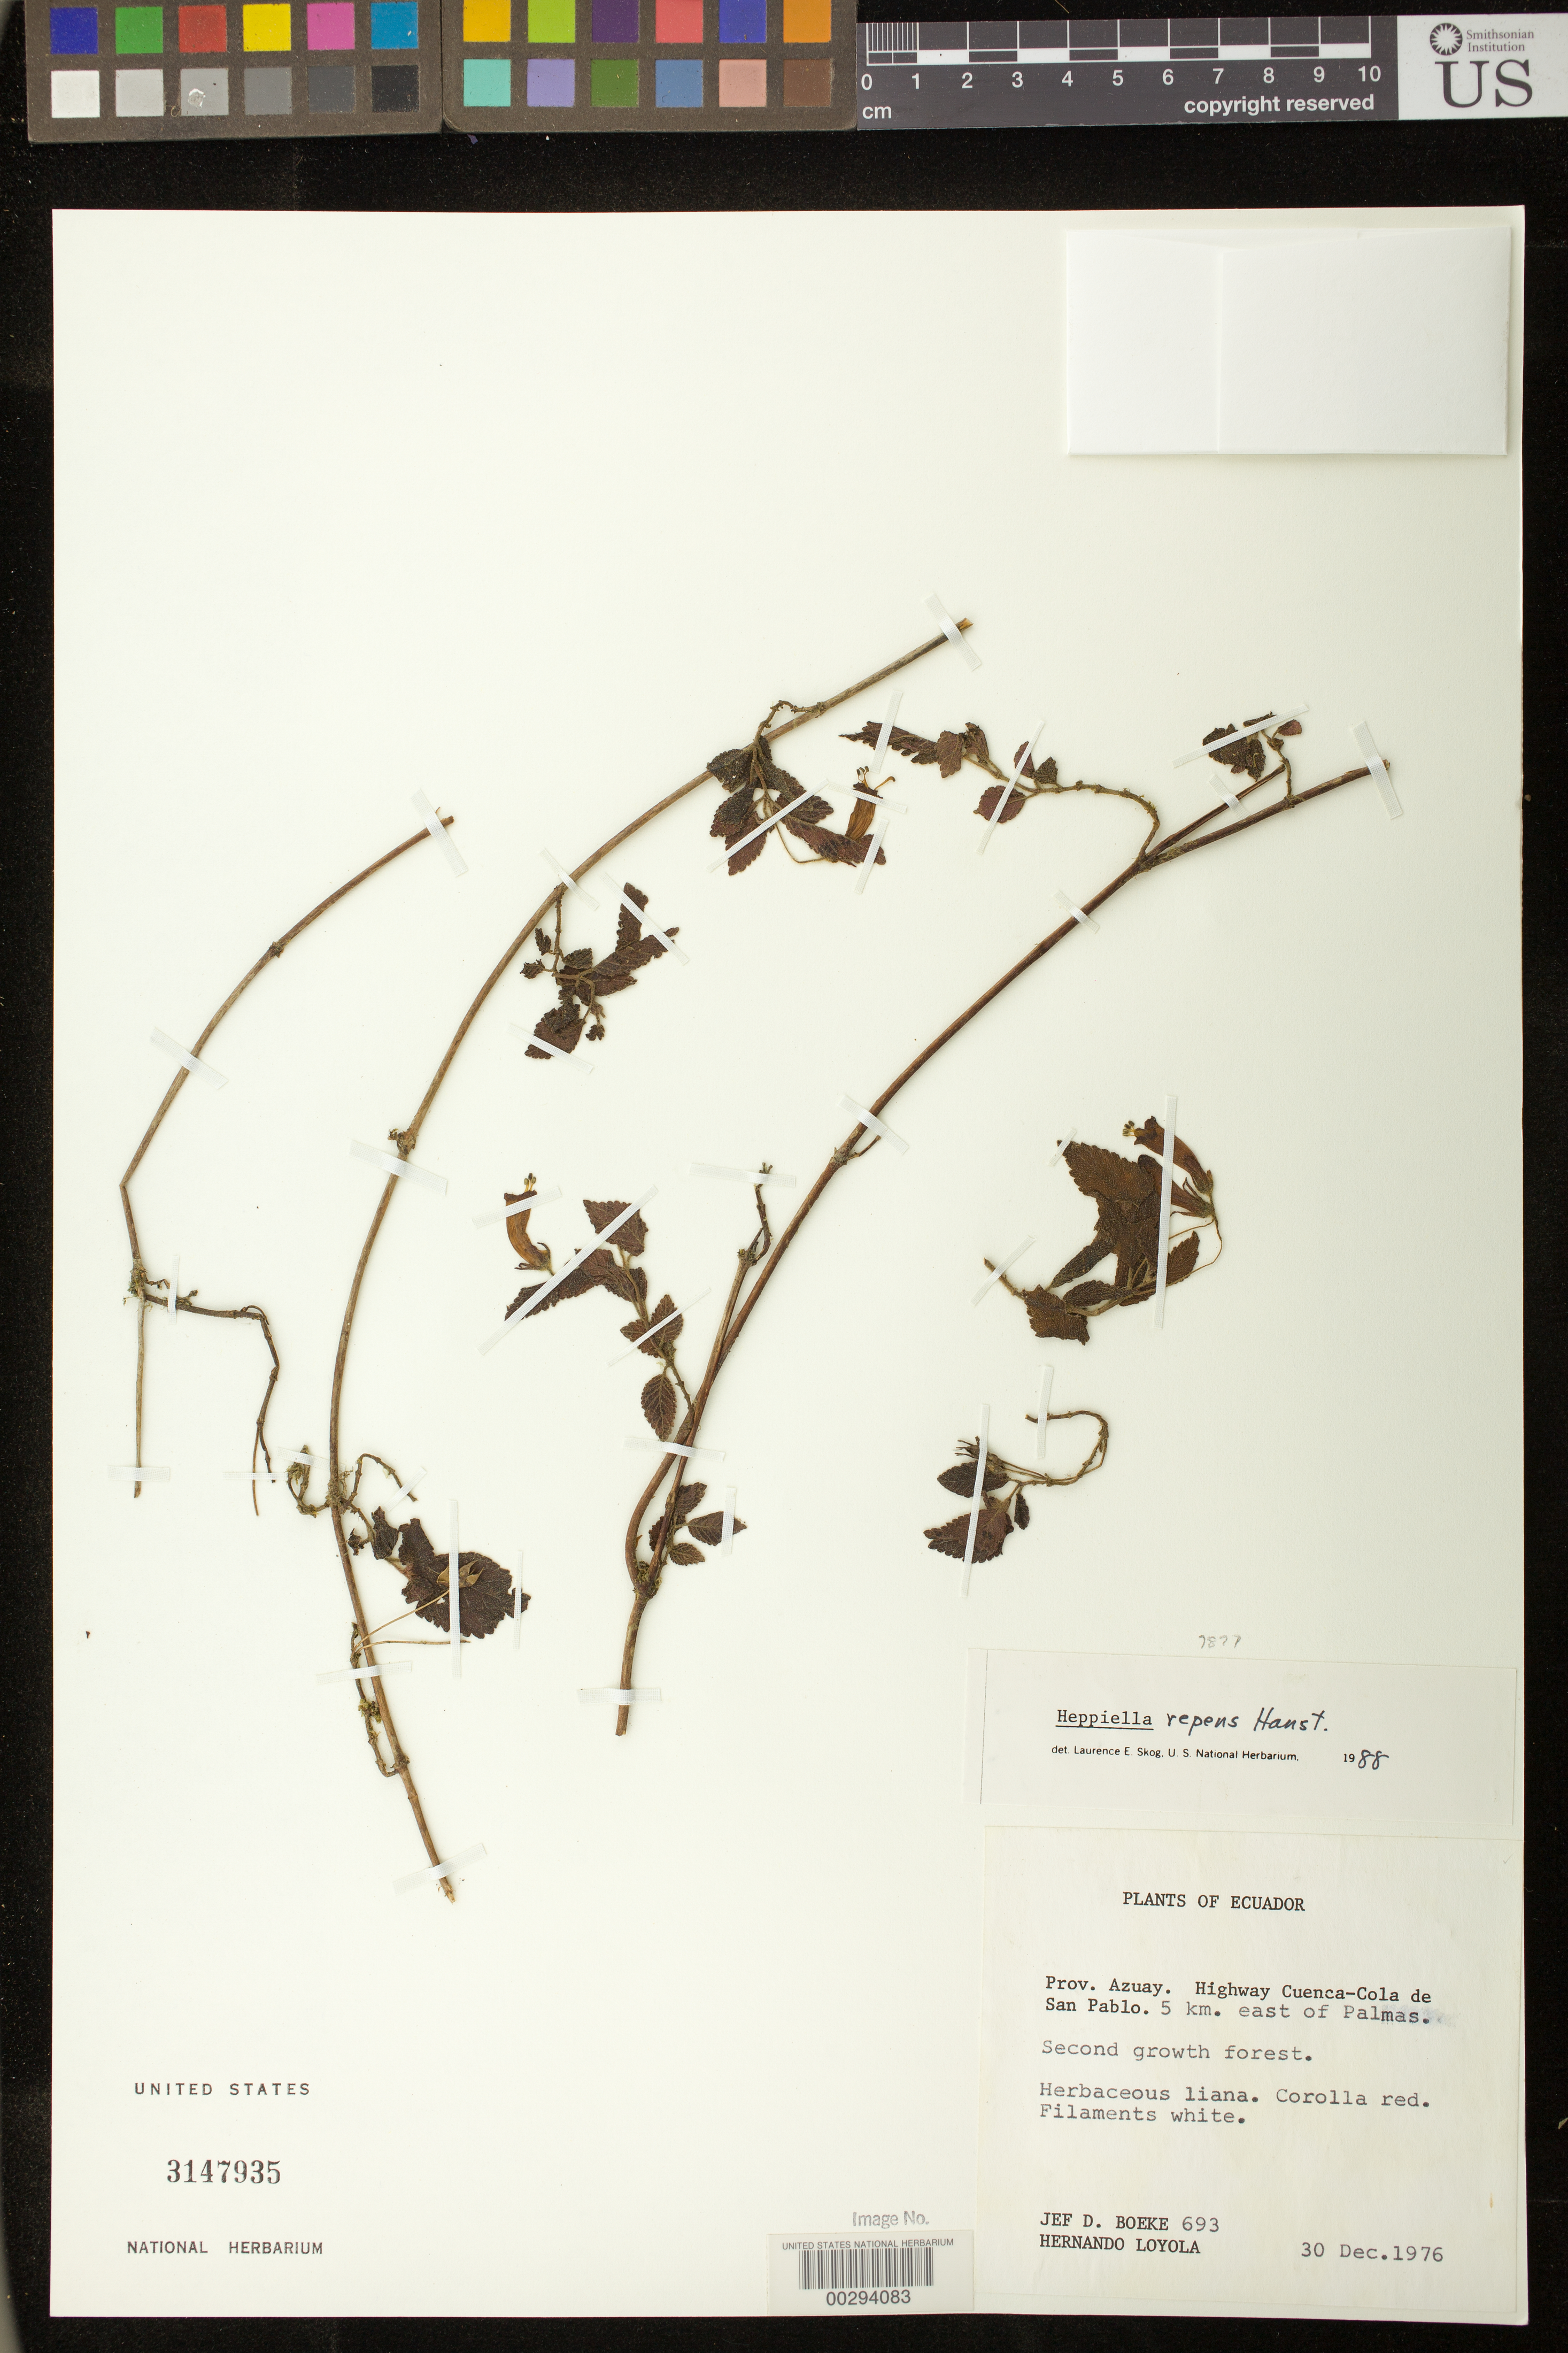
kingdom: Plantae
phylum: Tracheophyta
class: Magnoliopsida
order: Lamiales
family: Gesneriaceae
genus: Heppiella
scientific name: Heppiella repens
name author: Hanst.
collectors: J. D. Boeke & H. Loyola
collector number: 693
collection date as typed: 30 Dec 1976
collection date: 1976-12-30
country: Ecuador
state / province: Azuay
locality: Highway Cuenca-Cola de San Pablo, 5 km E of Palmas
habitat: Second growth forest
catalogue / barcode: US 3147935